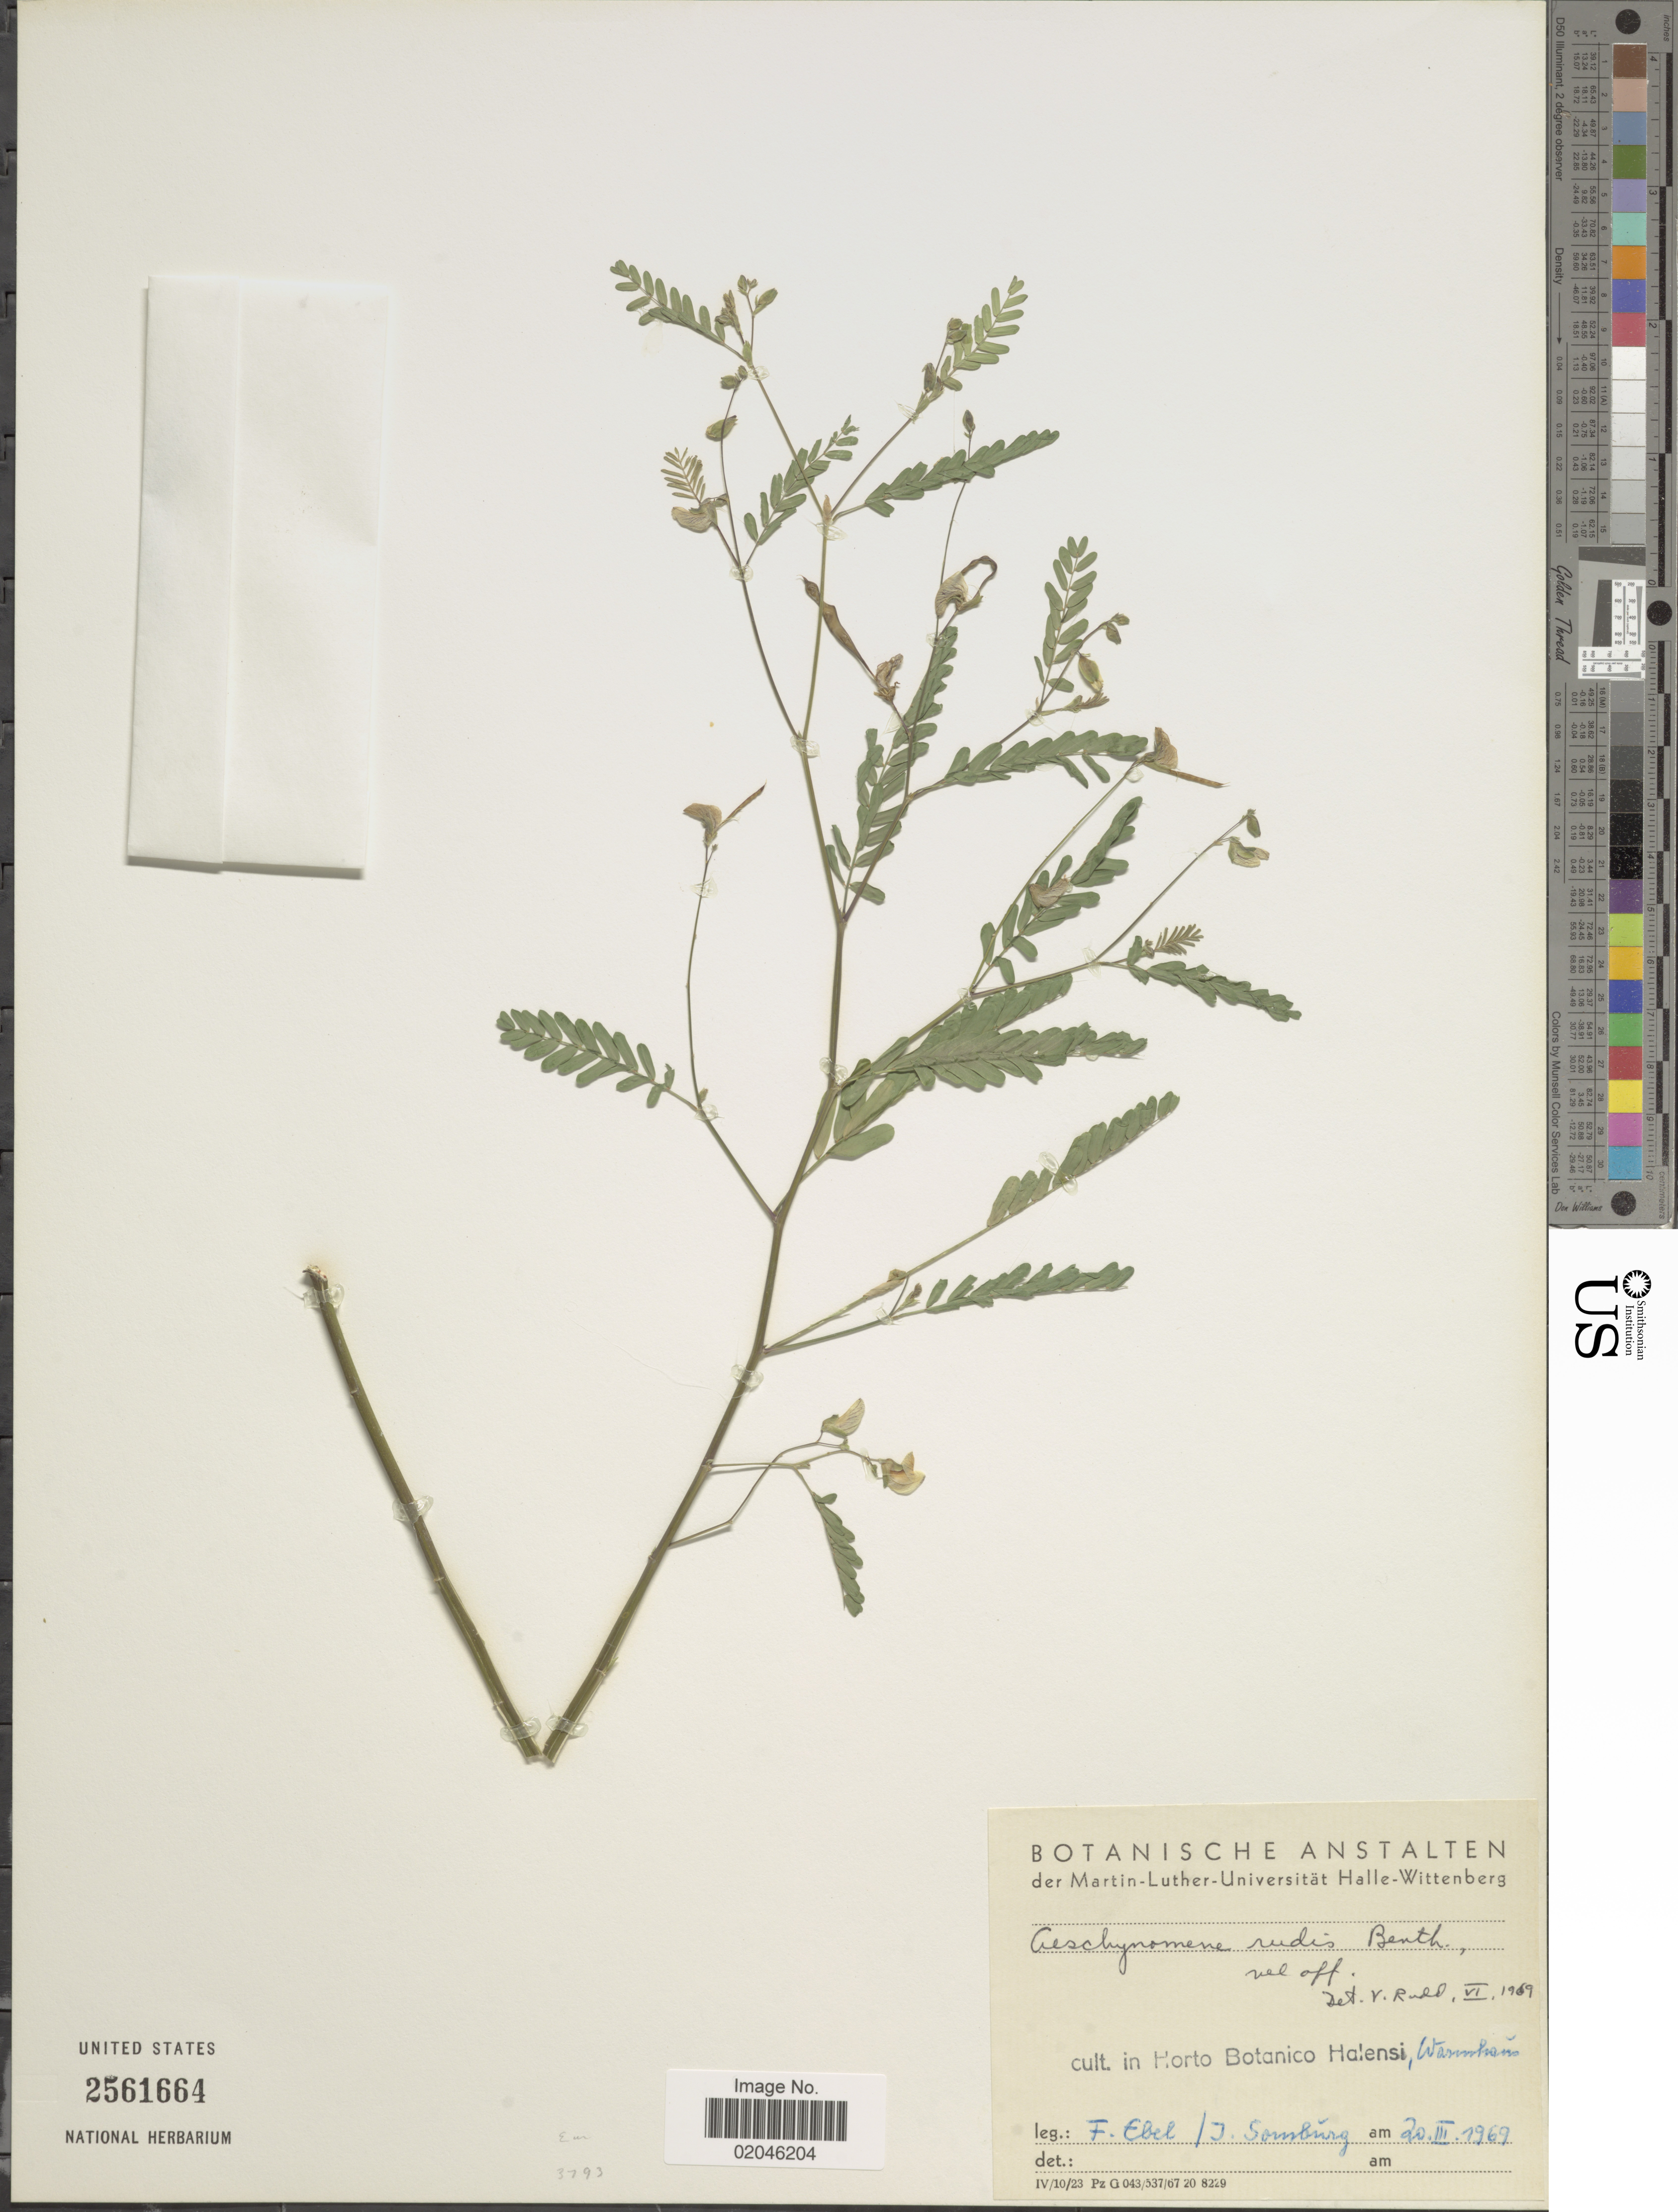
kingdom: Plantae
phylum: Tracheophyta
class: Magnoliopsida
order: Fabales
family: Fabaceae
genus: Aeschynomene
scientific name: Aeschynomene rudis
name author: Benth.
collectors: F. Ebel & J. Sombúrg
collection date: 1969-03-20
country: Germany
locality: Cult. in Horto Botanico Halensi, Warmmohano [interpreted].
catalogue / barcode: US 2561664